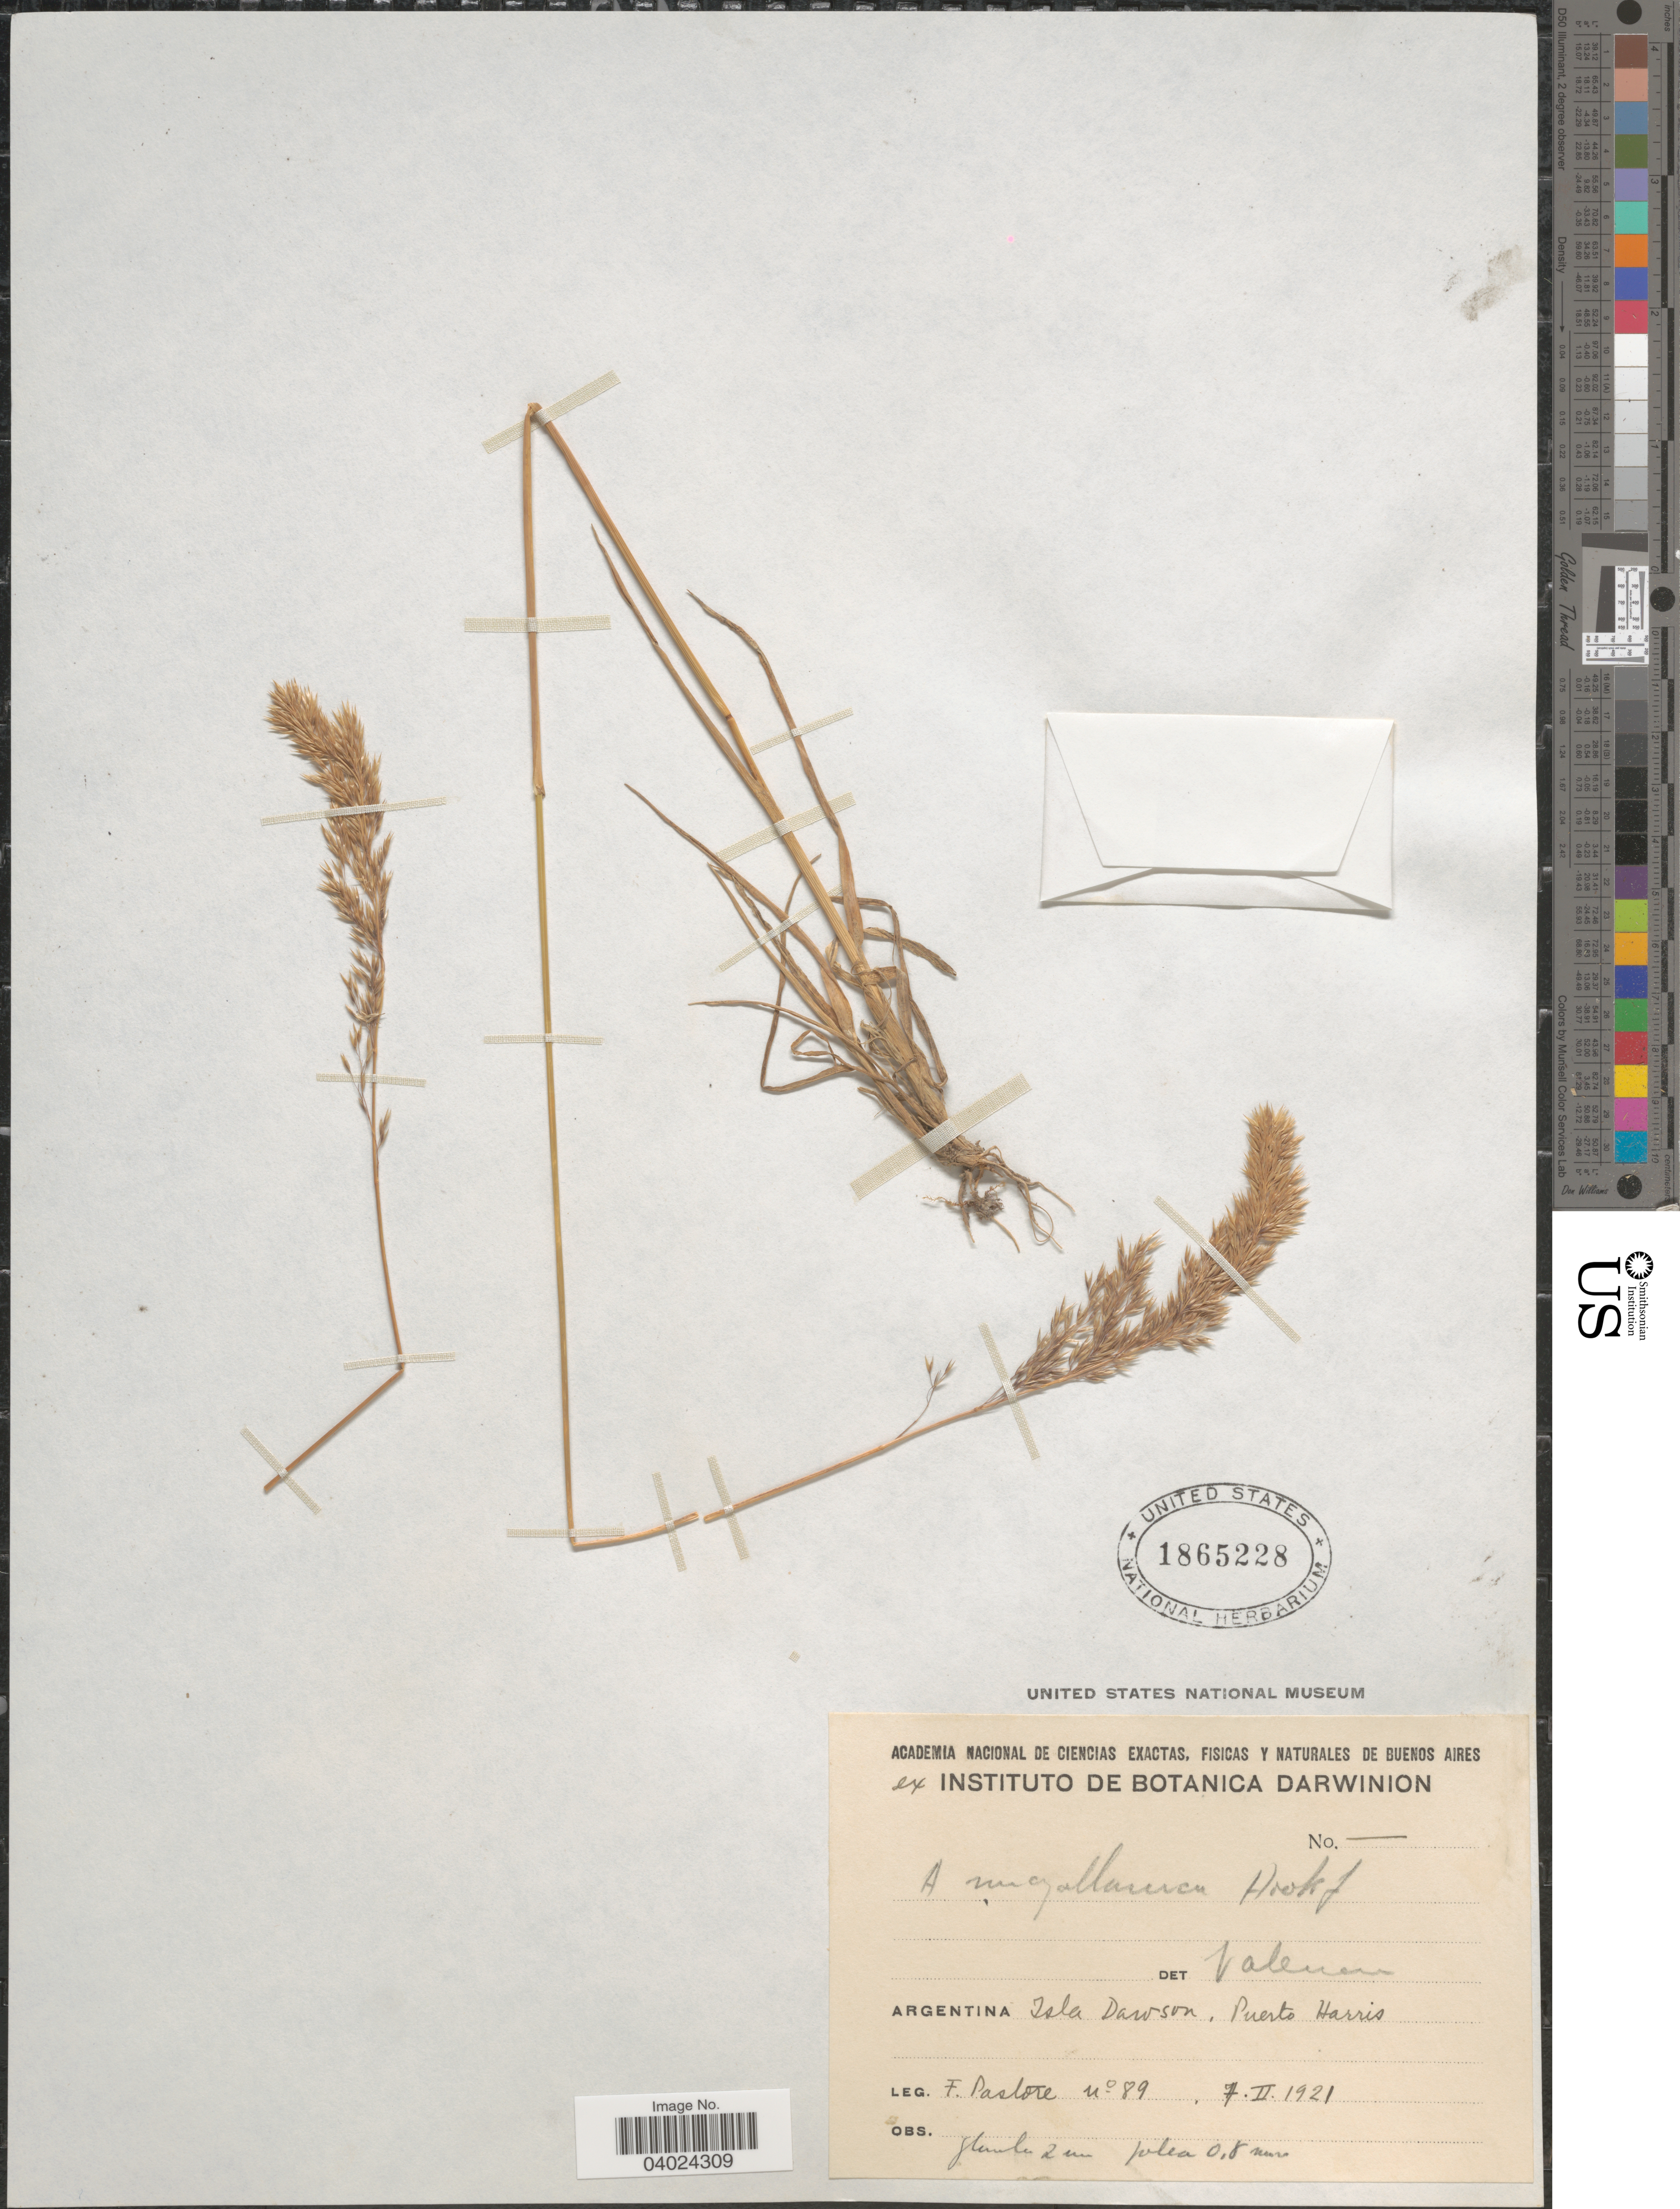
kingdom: Plantae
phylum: Tracheophyta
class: Liliopsida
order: Poales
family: Poaceae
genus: Agrostis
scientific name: Agrostis magellanica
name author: Lam.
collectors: F. Pastore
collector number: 89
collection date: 1921-02-07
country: Argentina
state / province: Buenos Aires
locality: Isla Dawson, Puerto Harris.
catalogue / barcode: US 1865228